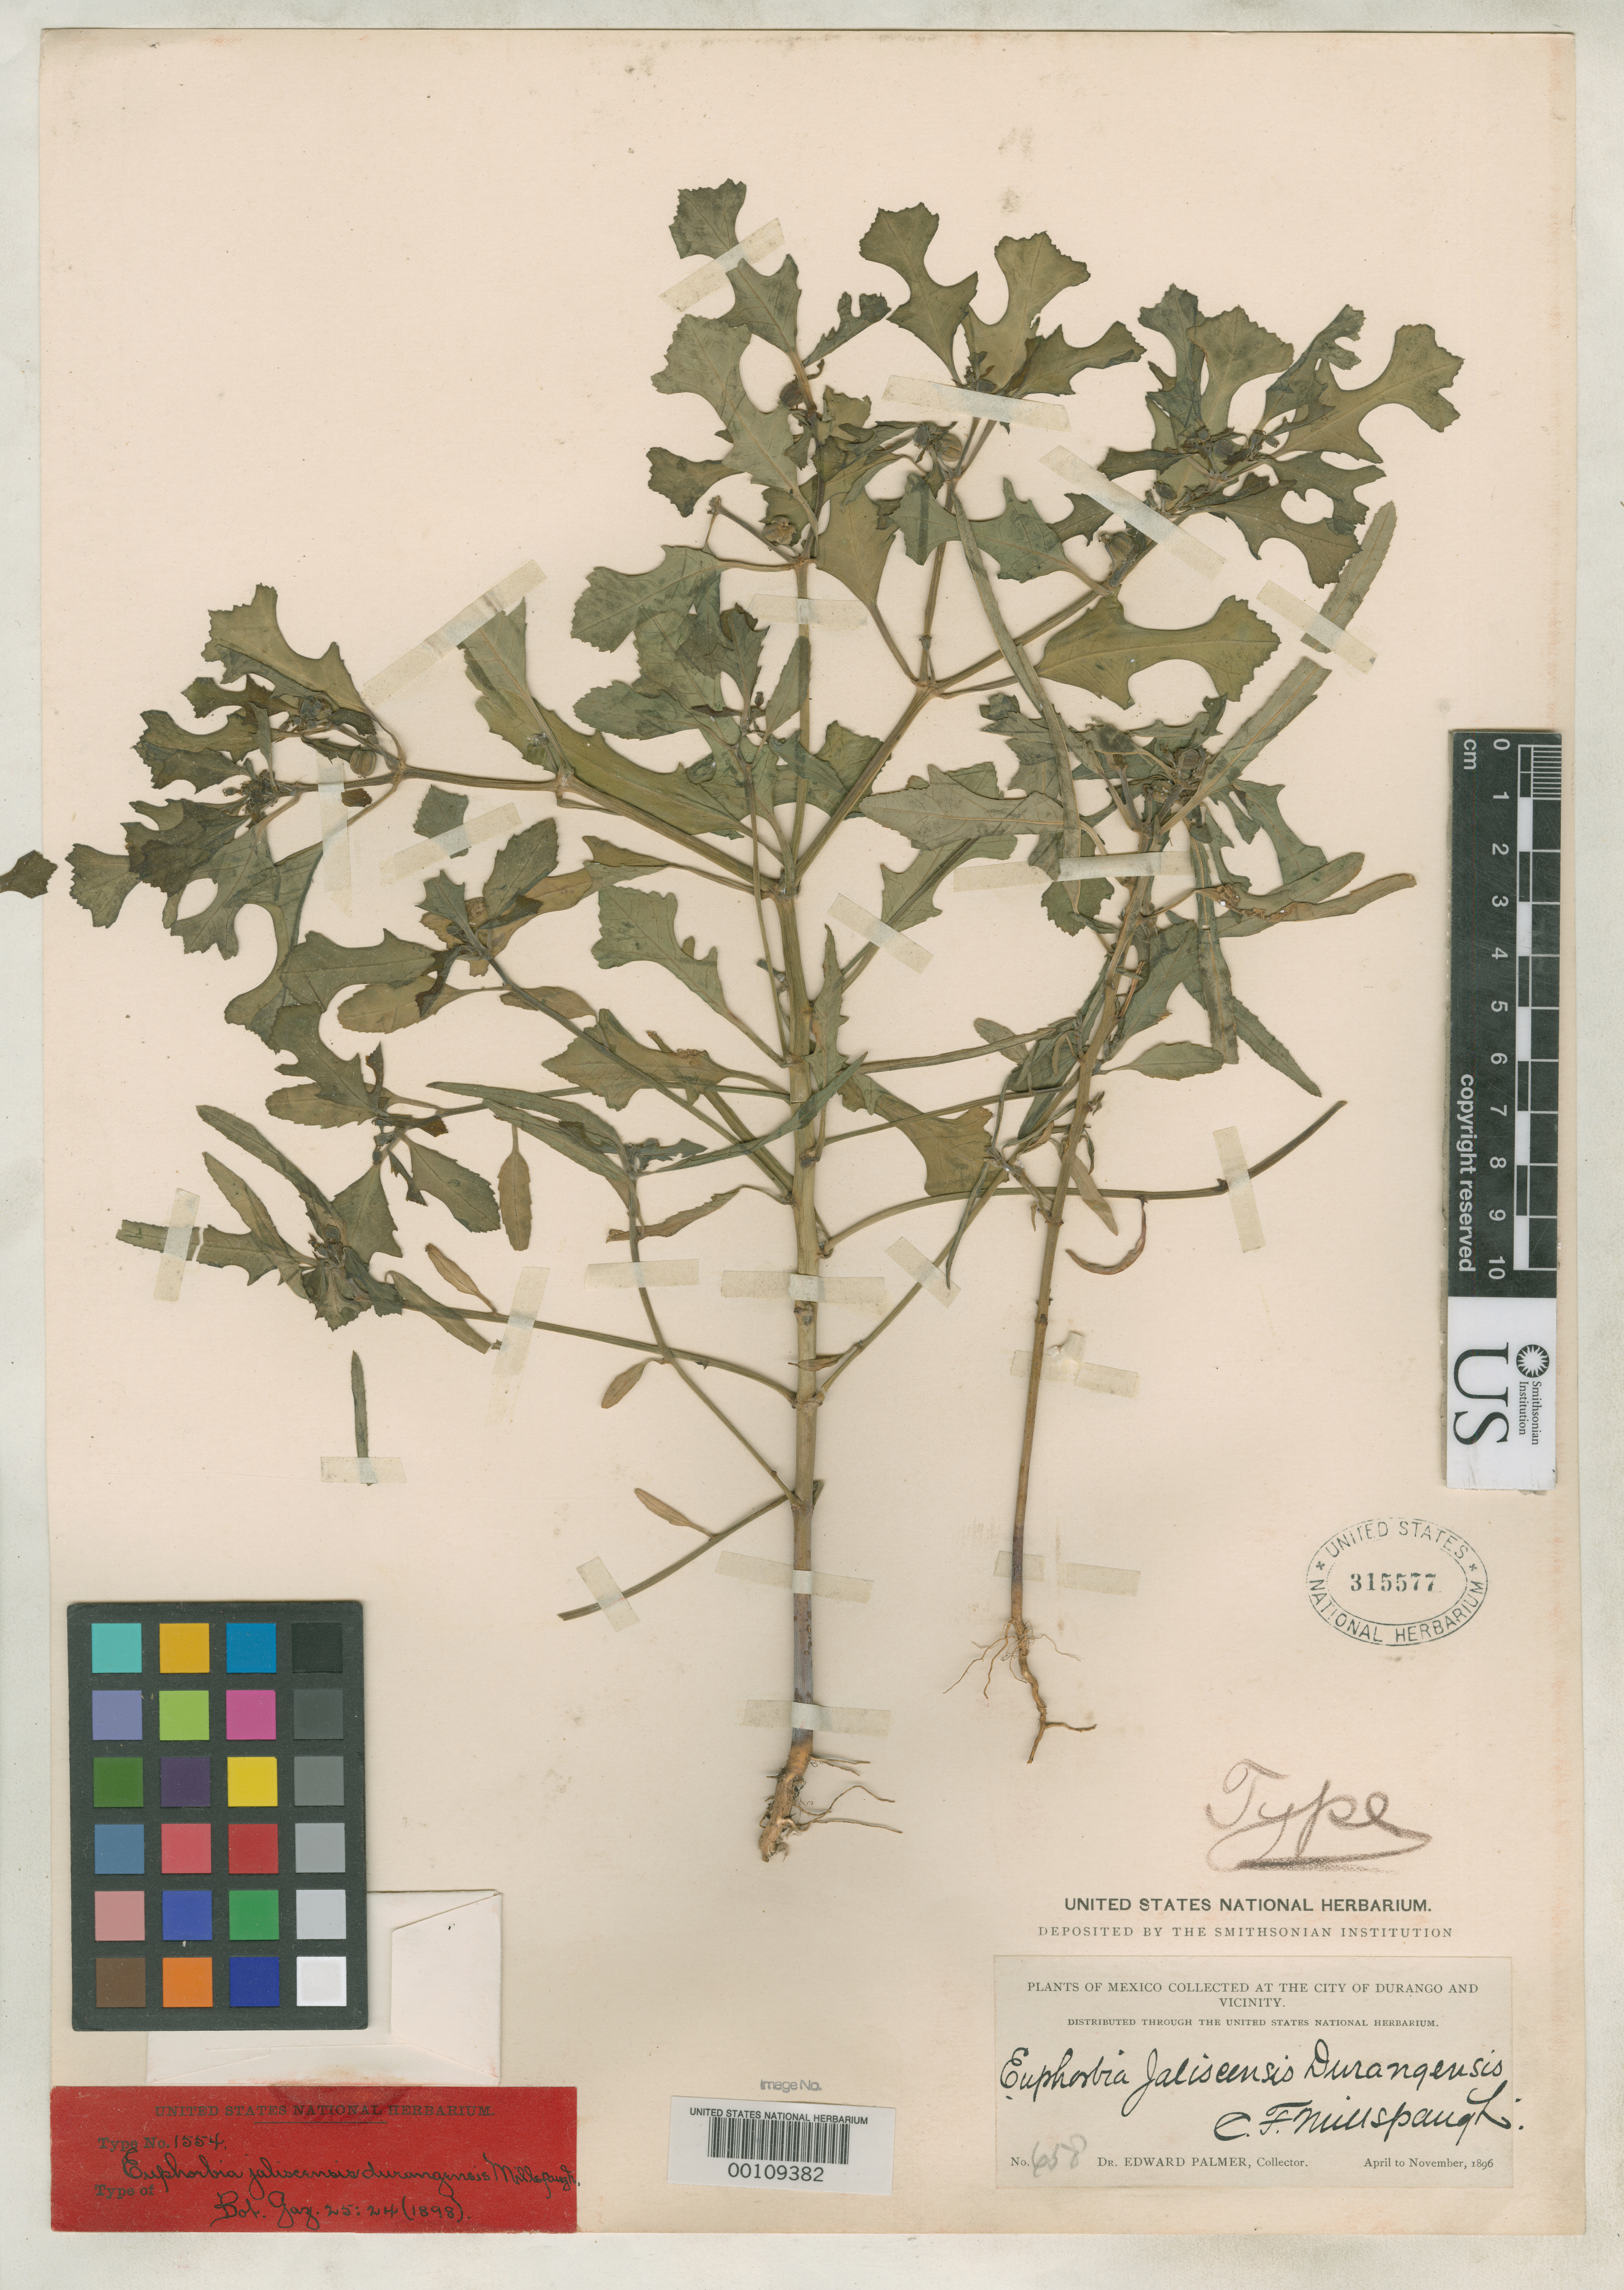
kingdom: Plantae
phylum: Tracheophyta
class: Magnoliopsida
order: Malpighiales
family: Euphorbiaceae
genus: Euphorbia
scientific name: Euphorbia jaliscensis var. durangensis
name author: Millsp.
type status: Isotype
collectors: E. Palmer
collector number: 658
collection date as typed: Apr 1896 to -- Nov 1896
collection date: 1896-04/1896-11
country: Mexico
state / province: Durango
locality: Vicinity of Durango & vicinity.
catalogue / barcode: US 315577